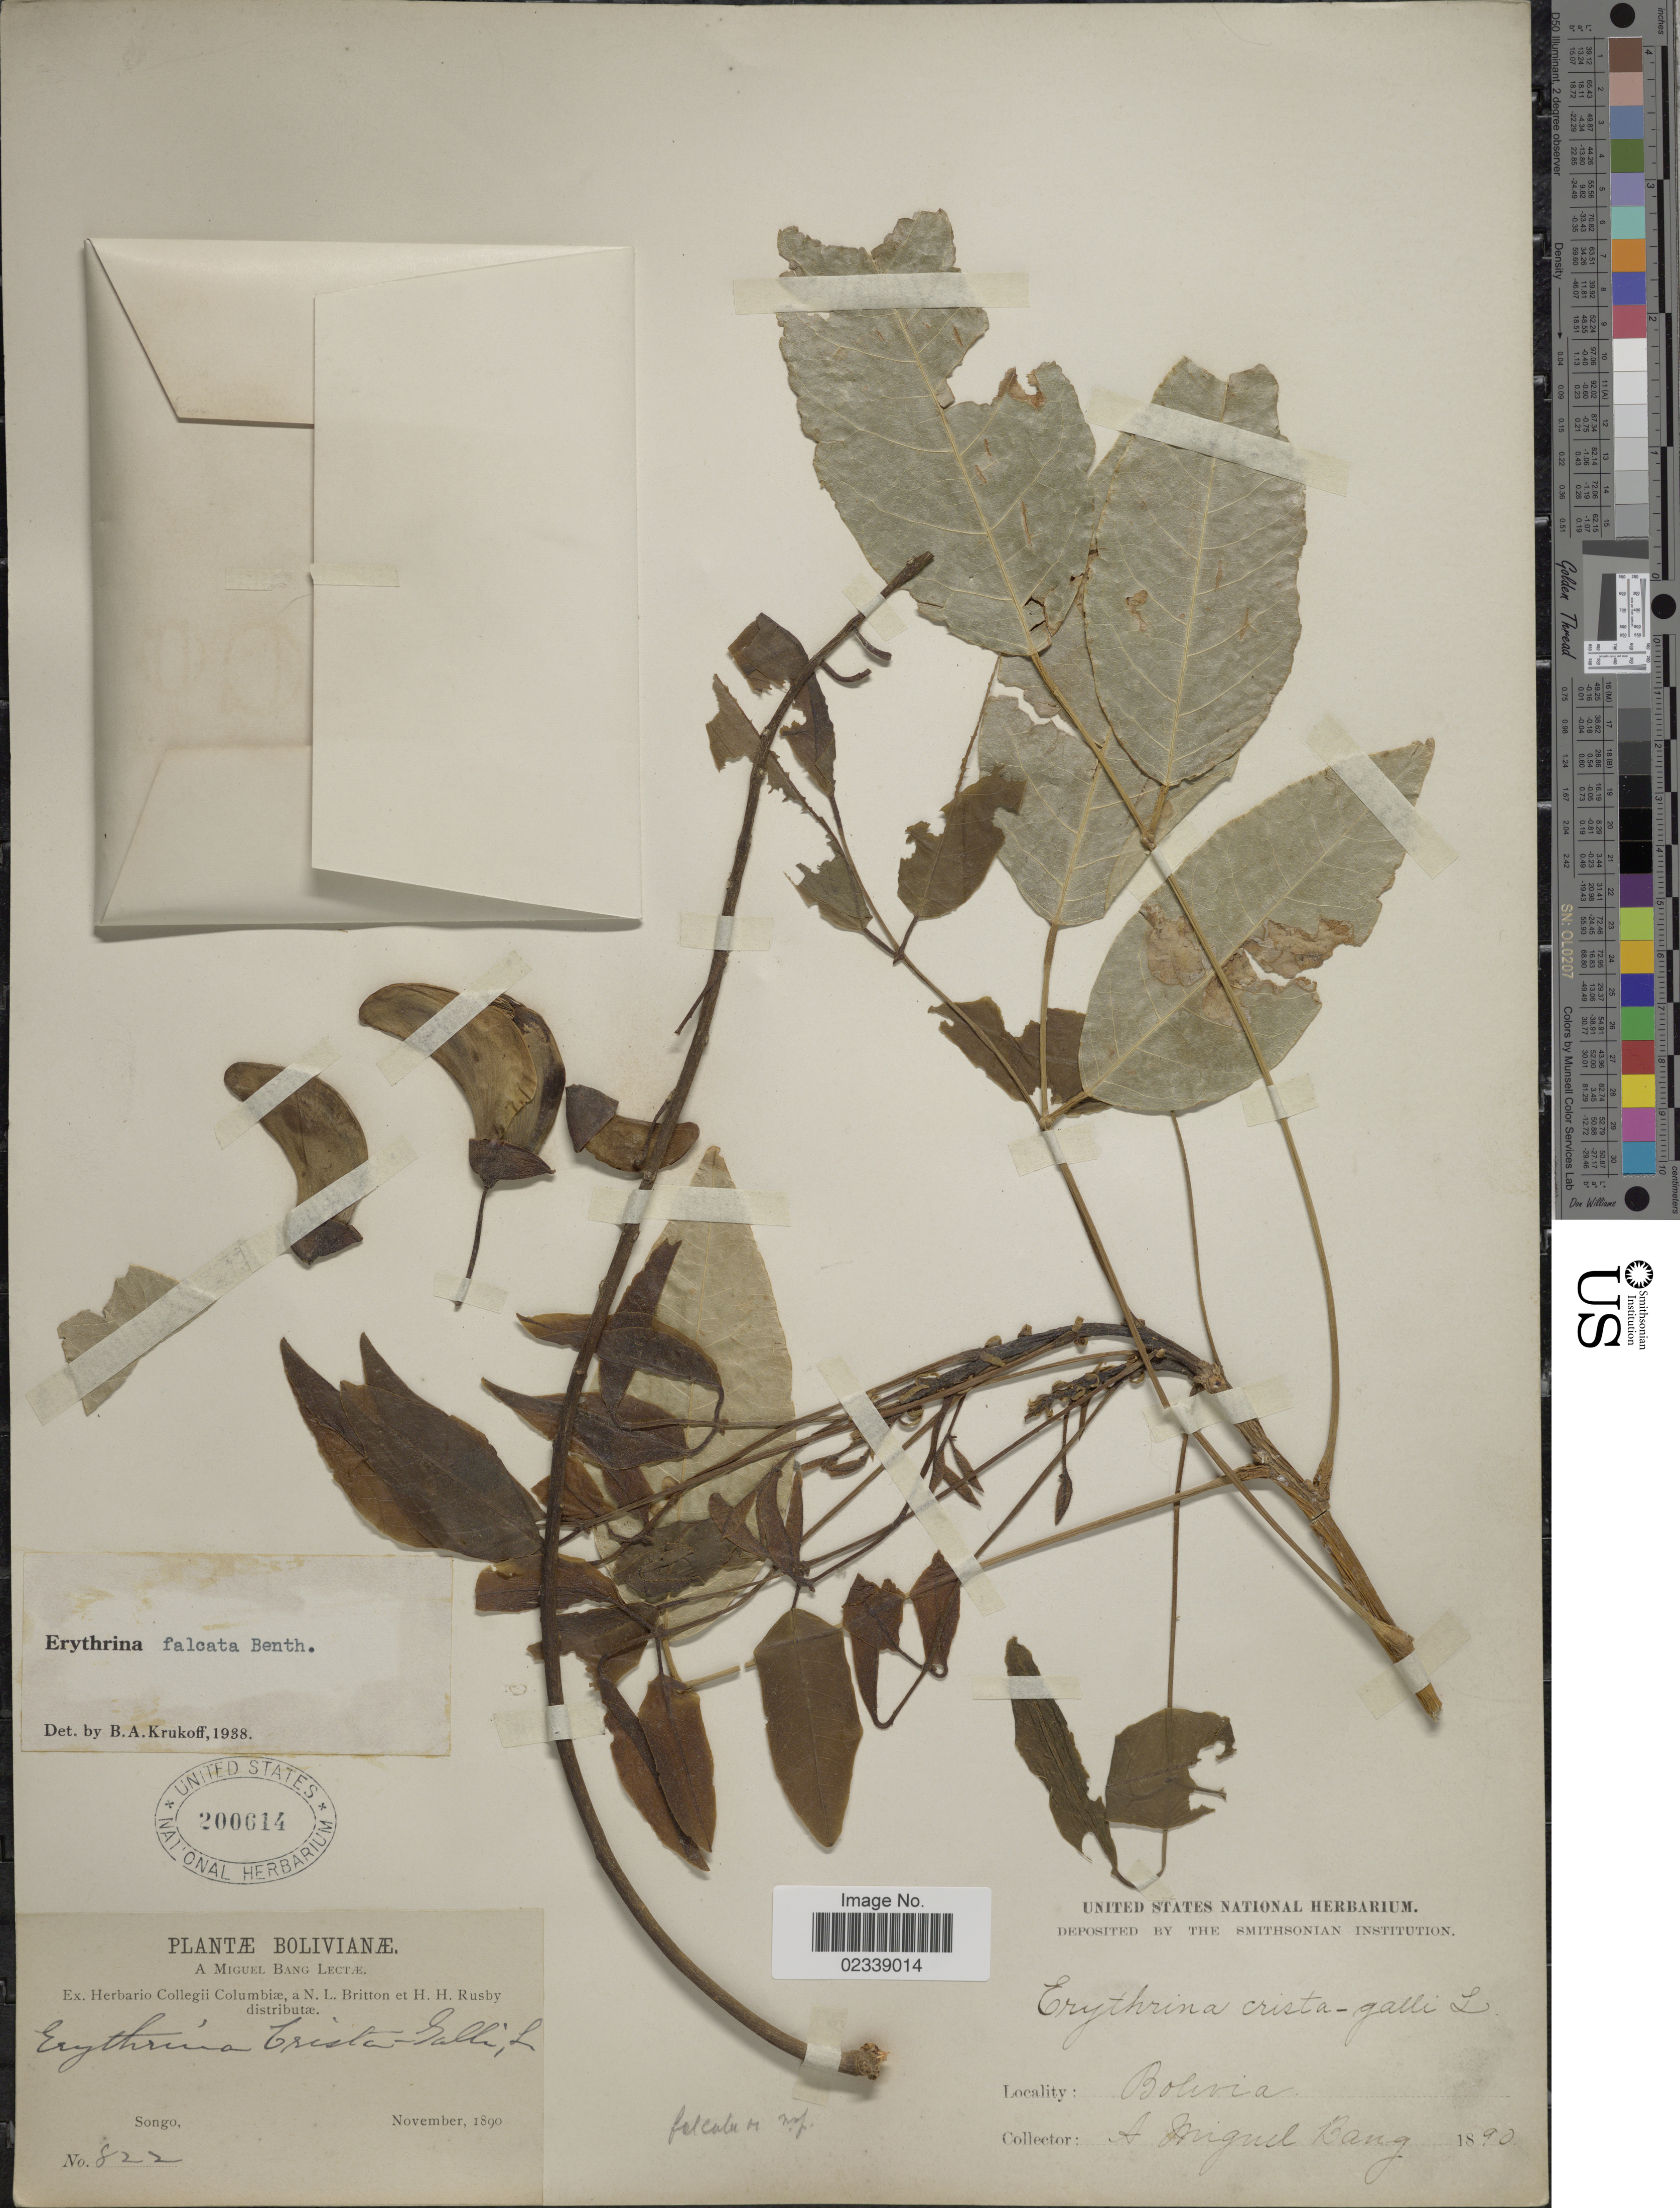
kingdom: Plantae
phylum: Tracheophyta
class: Magnoliopsida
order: Fabales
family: Fabaceae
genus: Erythrina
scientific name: Erythrina falcata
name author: Benth.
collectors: M. Bang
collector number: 822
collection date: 1890-11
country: Bolivia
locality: Bolivianae, Songo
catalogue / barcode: US 200614